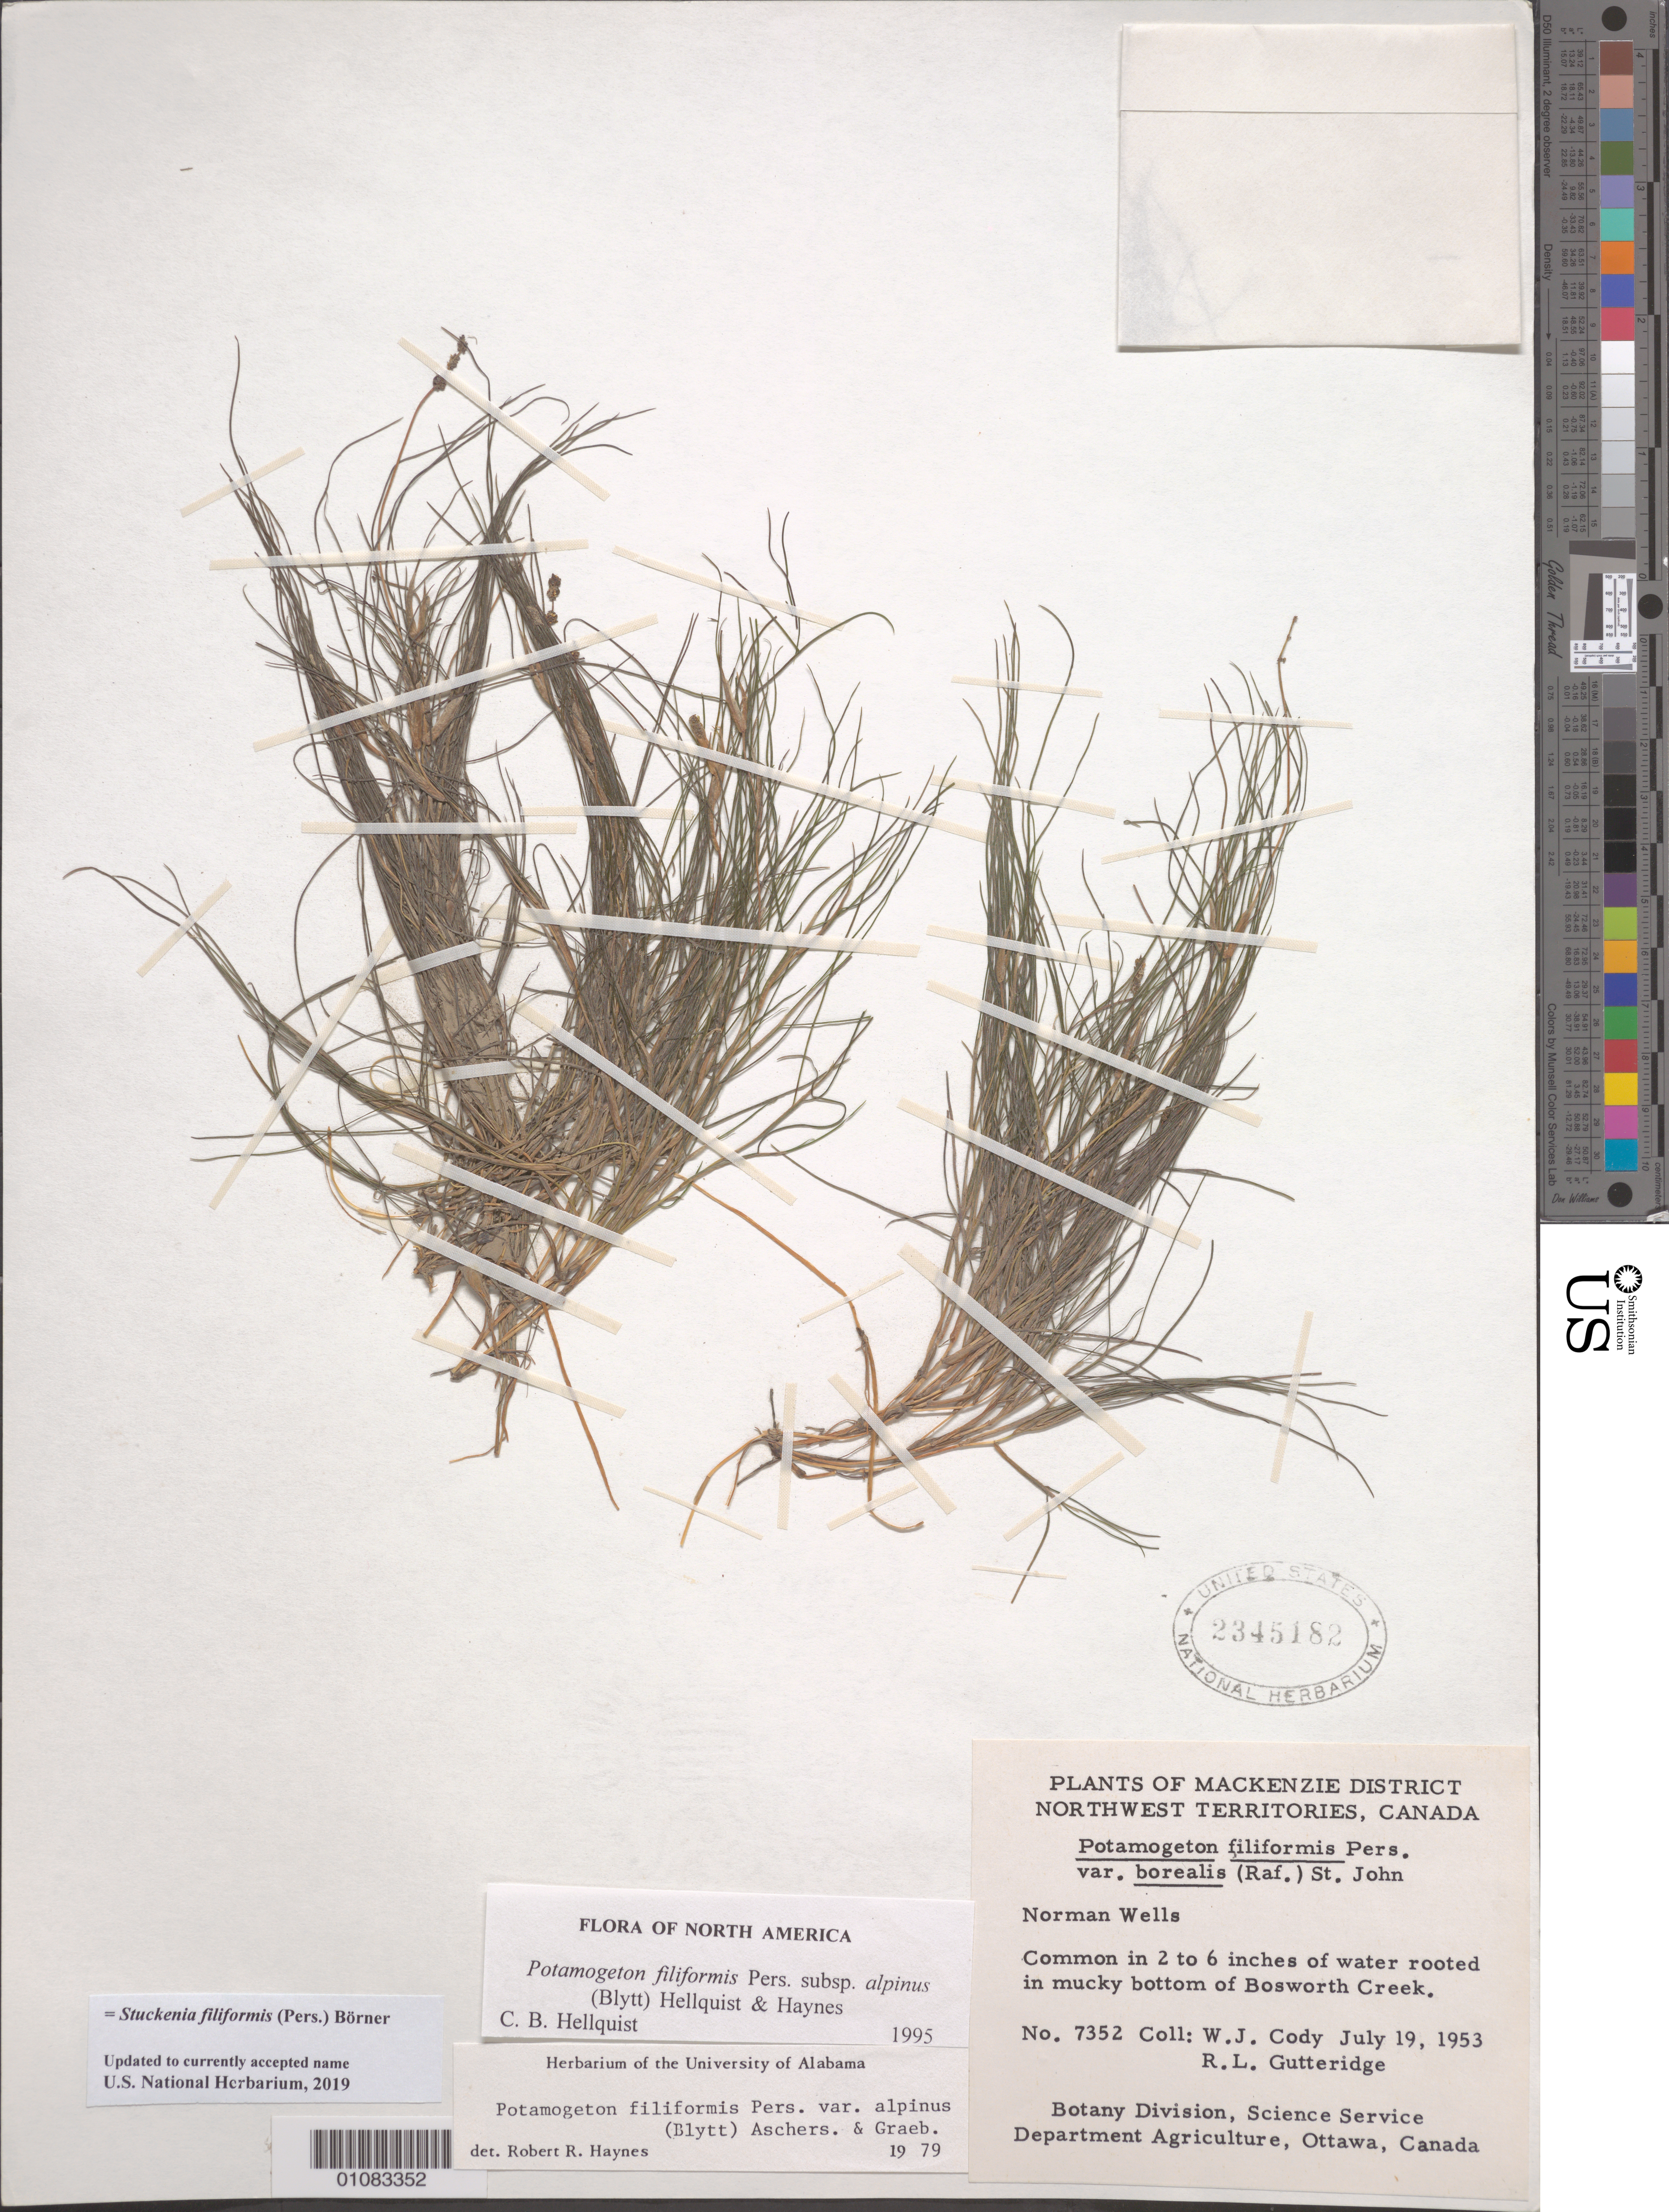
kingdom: Plantae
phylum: Tracheophyta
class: Liliopsida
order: Alismatales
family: Potamogetonaceae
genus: Stuckenia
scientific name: Stuckenia filiformis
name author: (Pers.) Börner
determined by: Strong, Mark T., (BOT), Smithsonian Institution - National Museum of Natural History (UNITED STATES)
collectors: W. Cody & R. Gutteridge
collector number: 7352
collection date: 1953-07-19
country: Canada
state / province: Northwest Territories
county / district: Mackenzie District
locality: Norman Wells, Bosworth Creek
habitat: Rooted in mucky bottom of creek.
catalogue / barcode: US 2345182